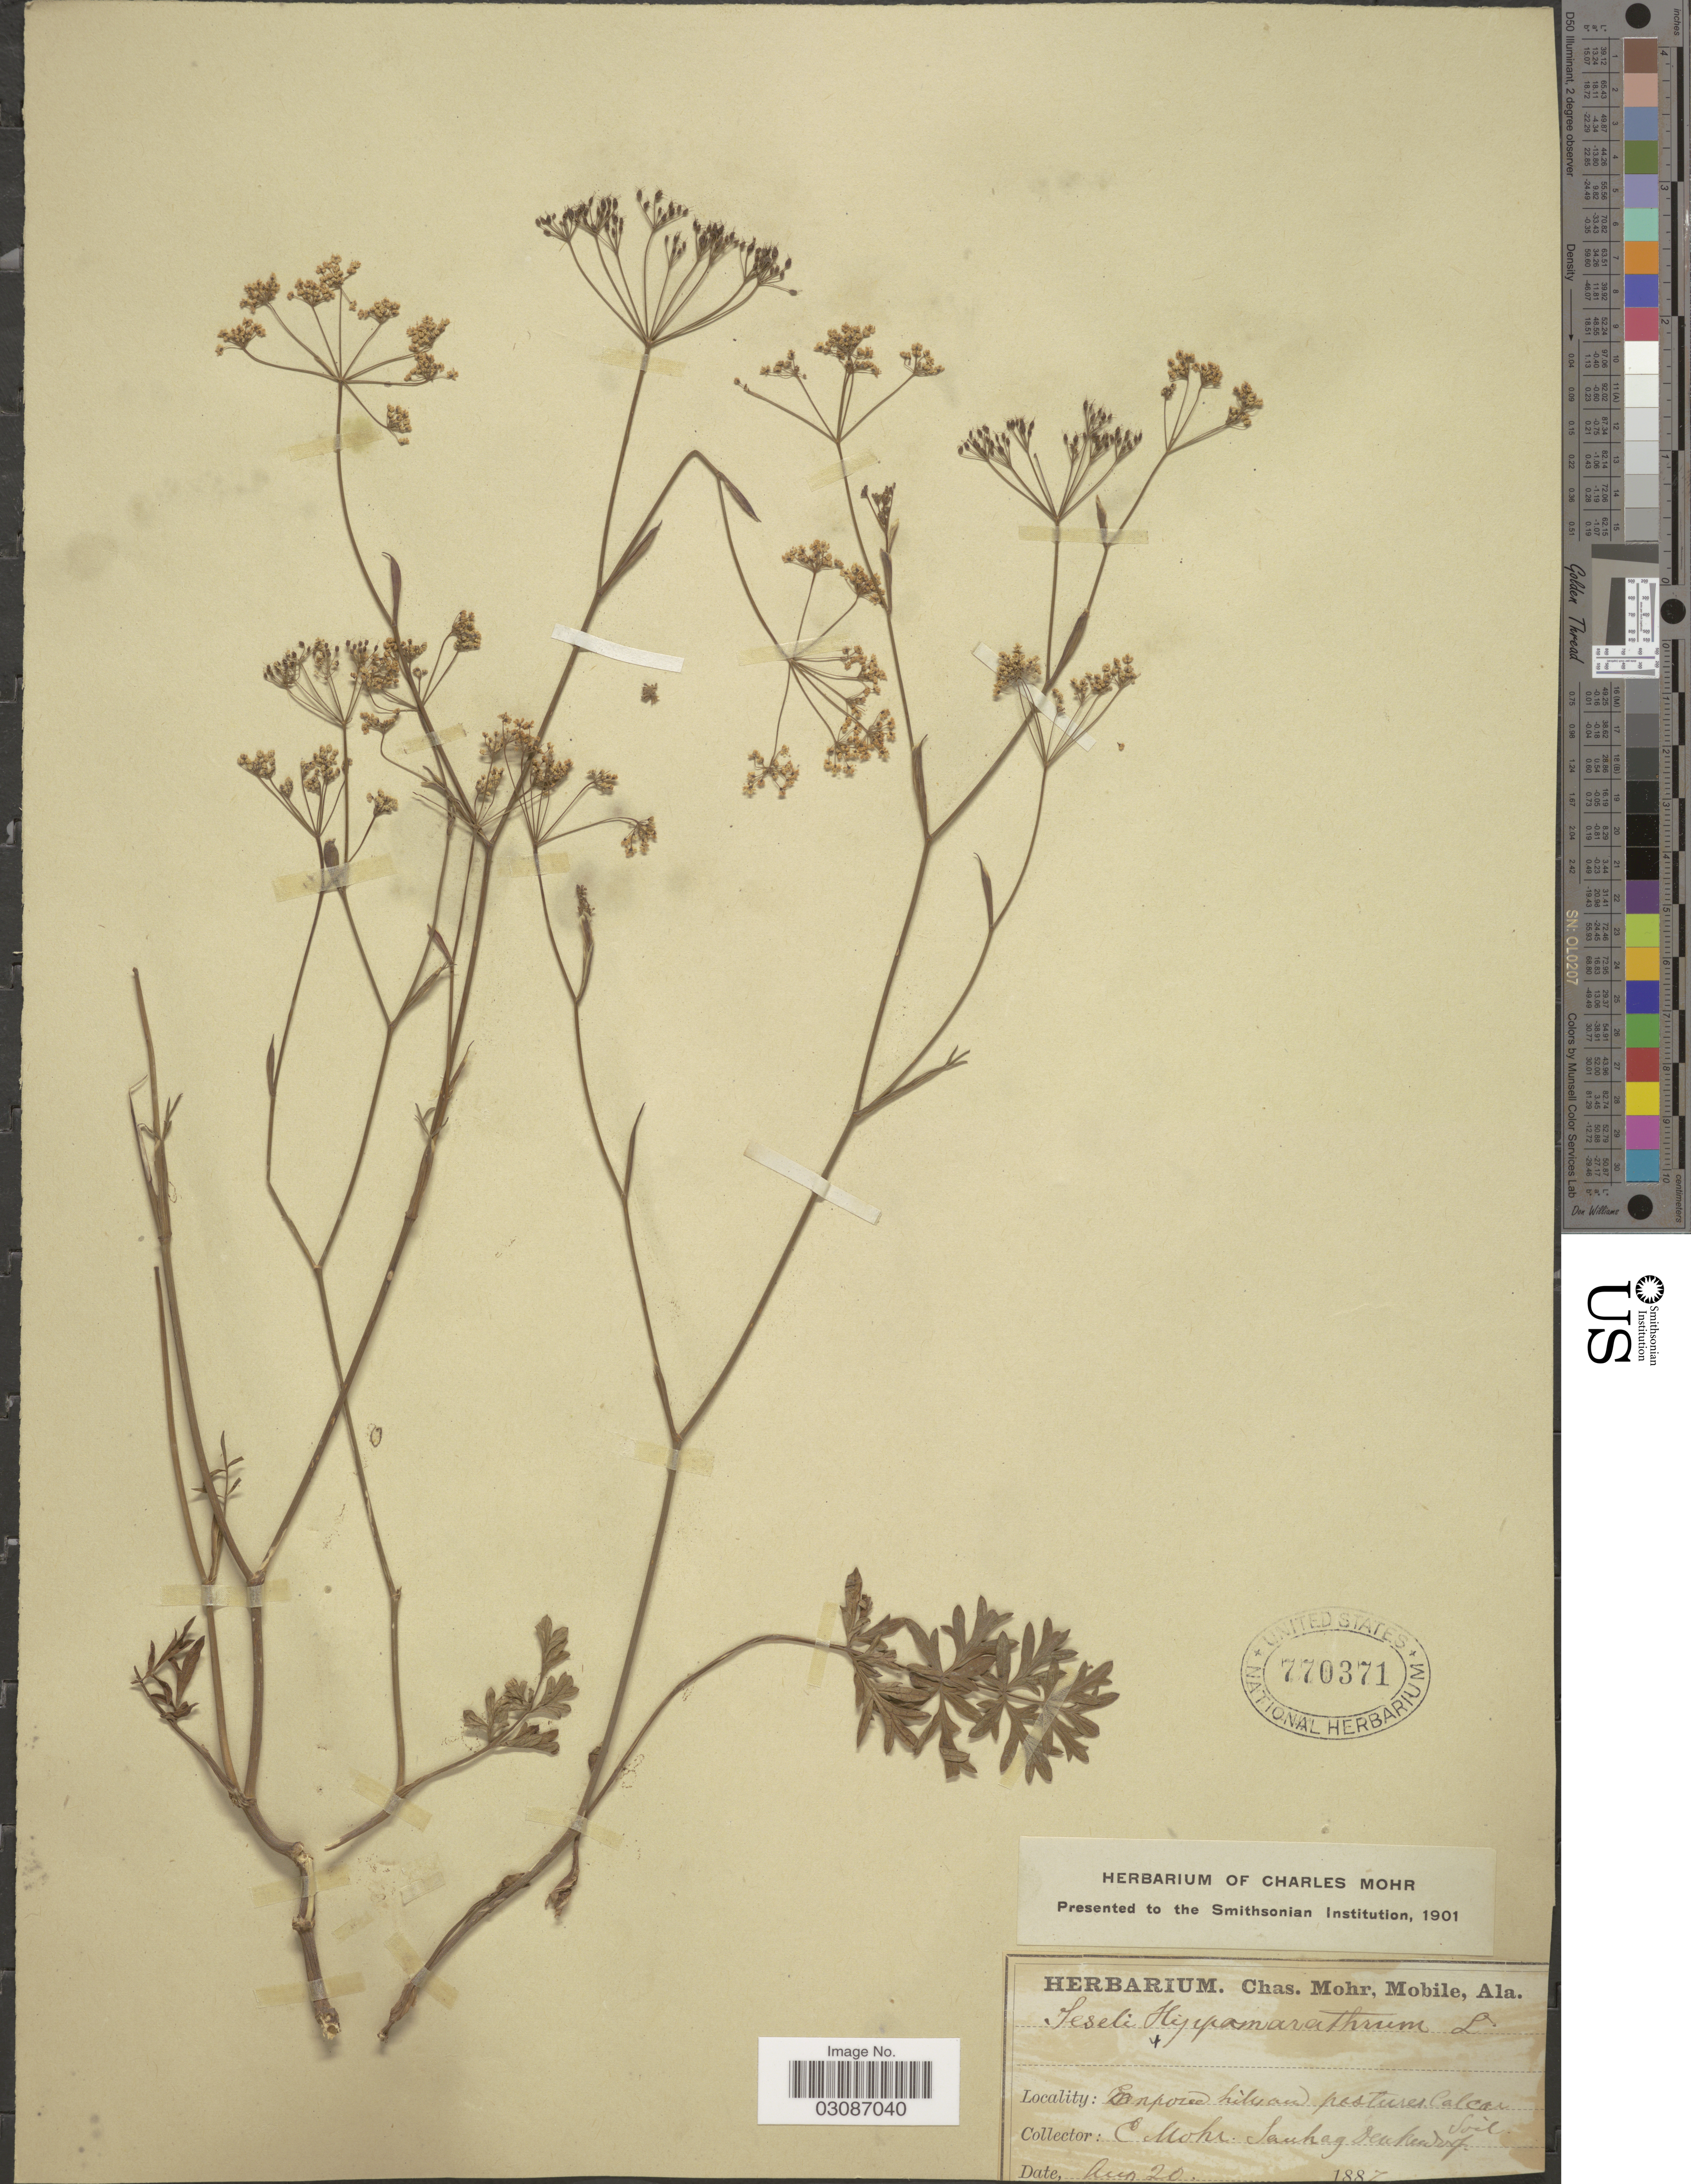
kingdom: Plantae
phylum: Tracheophyta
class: Magnoliopsida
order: Apiales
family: Apiaceae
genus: Seseli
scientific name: Seseli hippomarathrum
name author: Jacq.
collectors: Mohr, C. T. (herbarium)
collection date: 1887-08-20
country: Germany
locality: Sauhag Denkendorf.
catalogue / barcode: US 770371